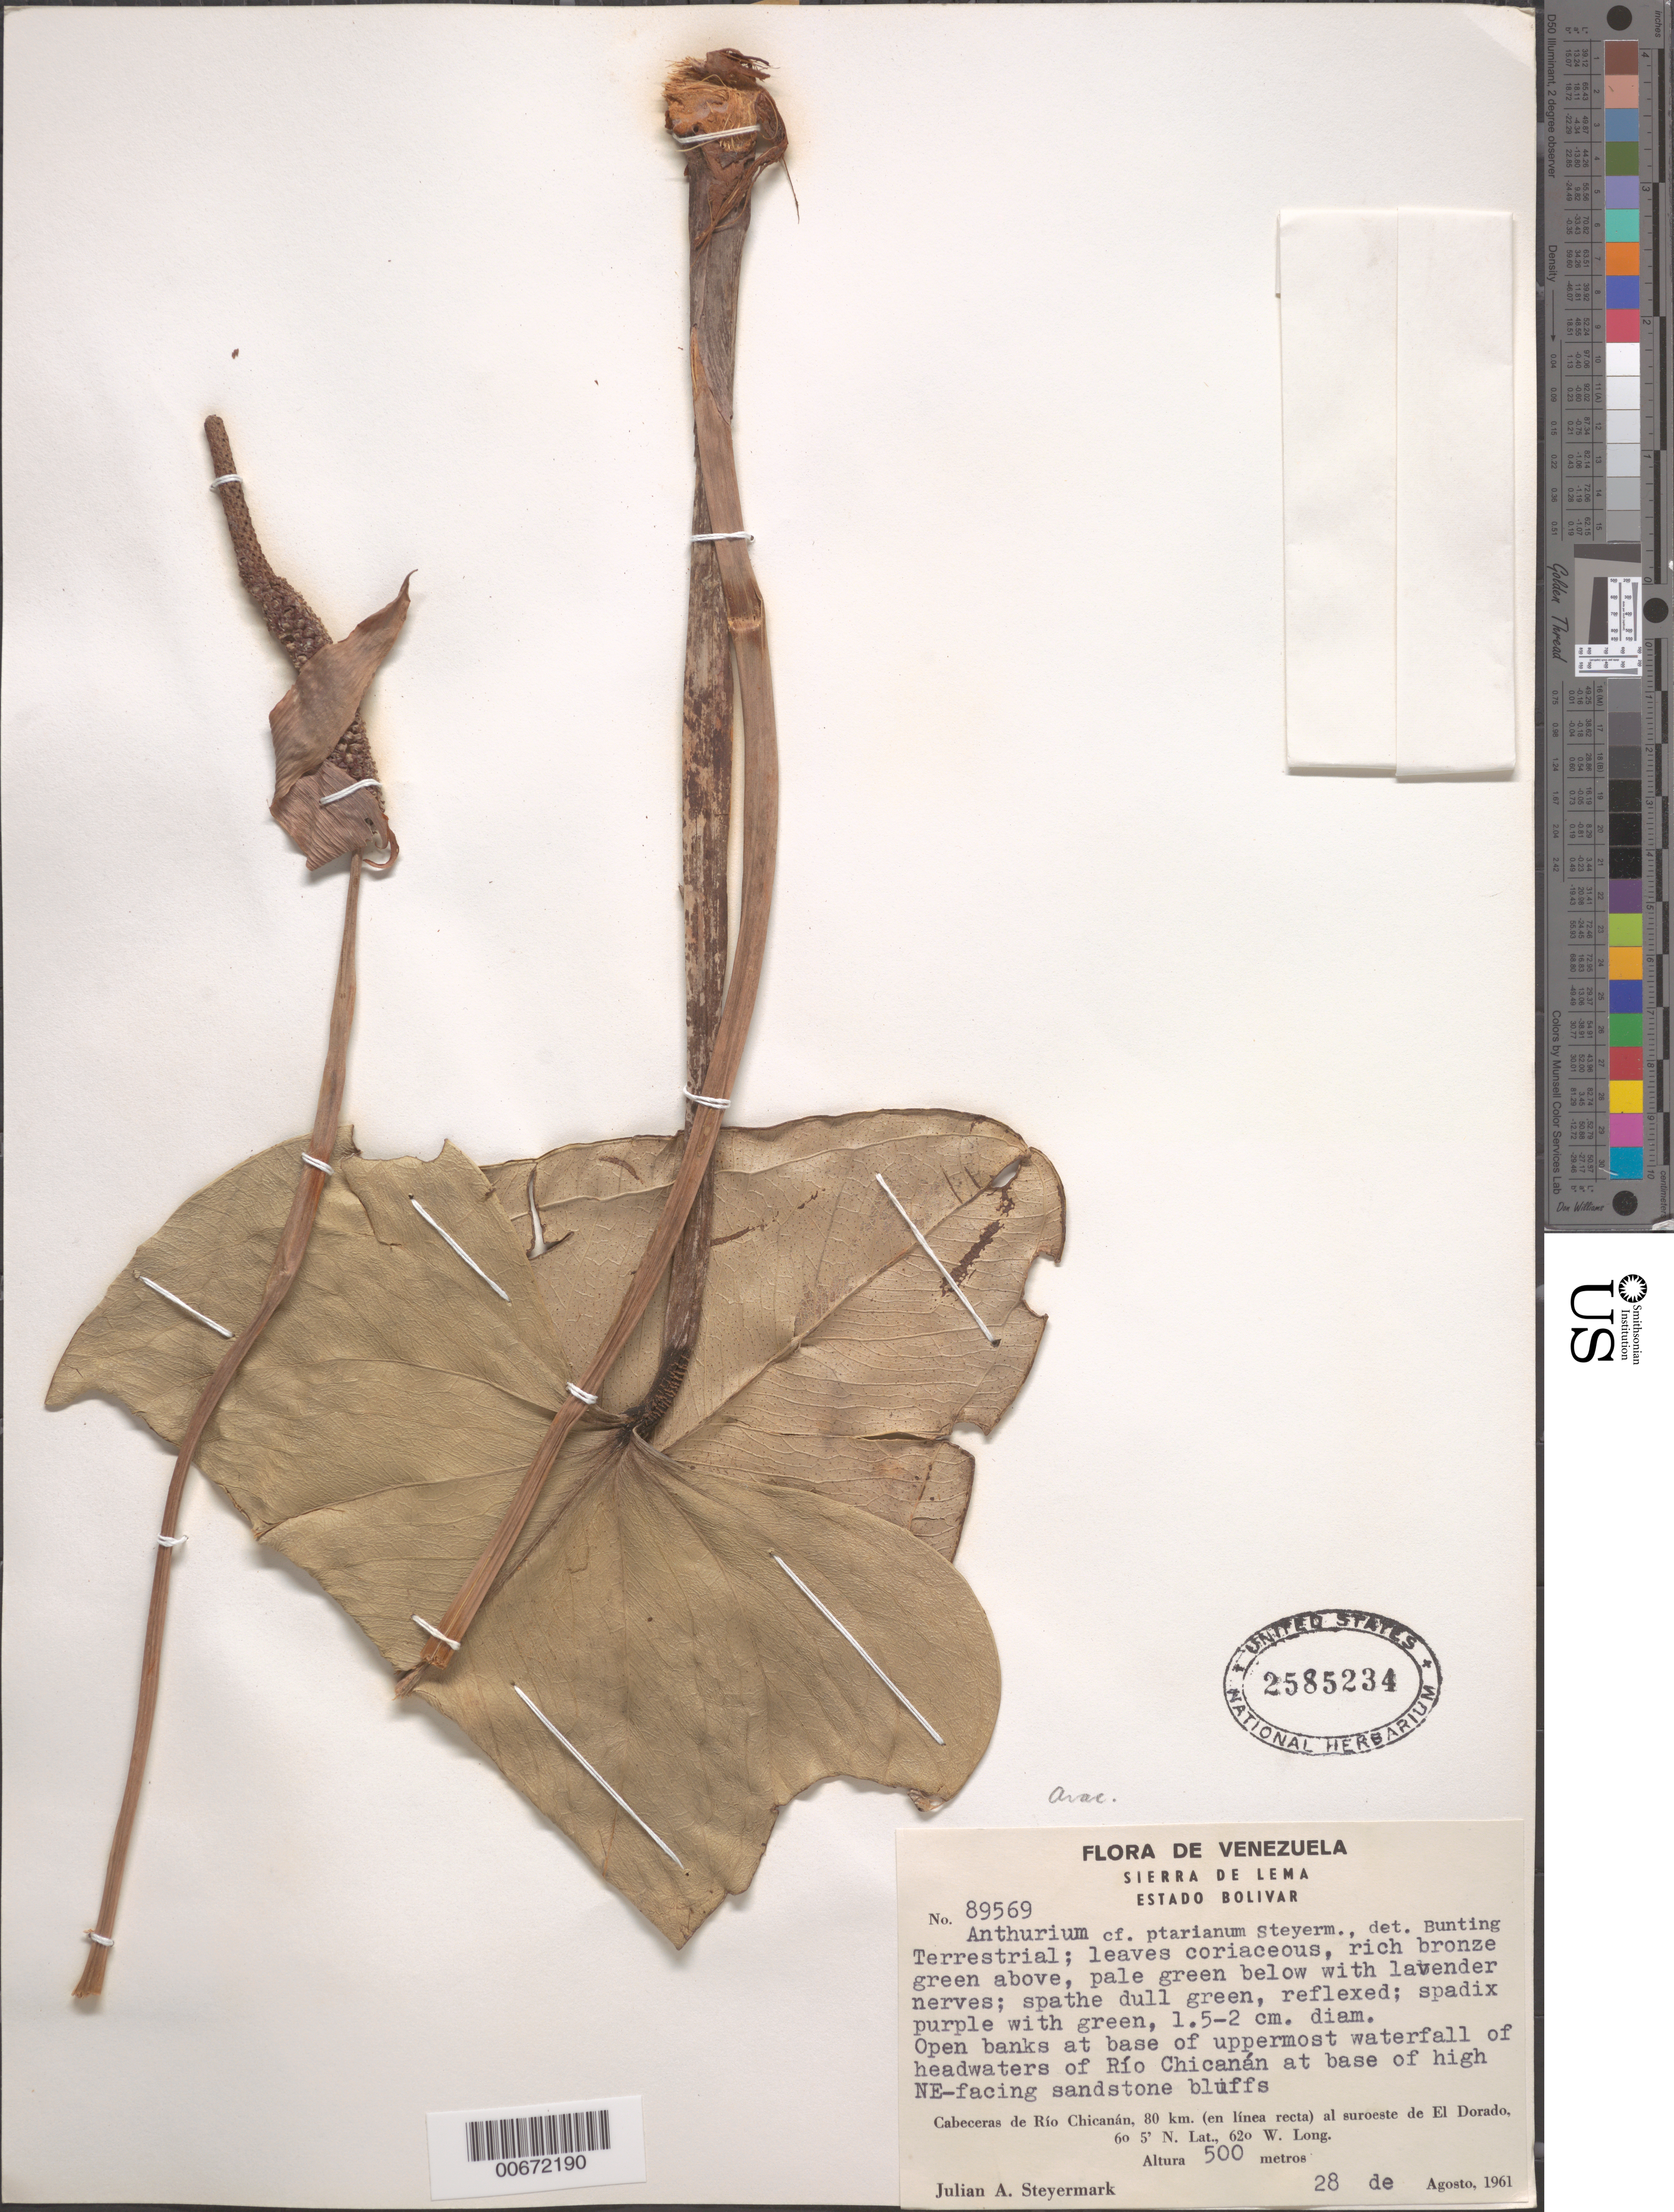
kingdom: Plantae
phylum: Tracheophyta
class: Liliopsida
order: Alismatales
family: Araceae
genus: Anthurium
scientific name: Anthurium ptarianum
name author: Steyerm.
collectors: J. Steyermark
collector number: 89569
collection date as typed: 28-Aug-61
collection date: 1961-08-28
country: Venezuela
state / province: Bolívar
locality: Sierra de Lema, Cabeceras de Río Chicanán, 80 km in straight line to SW of El Dorado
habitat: Open banks at base of uppermost waterfall of headwaters of Rio Chicanan at base of high NE-facing sandstone bluffs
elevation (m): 500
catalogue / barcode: US 2585234